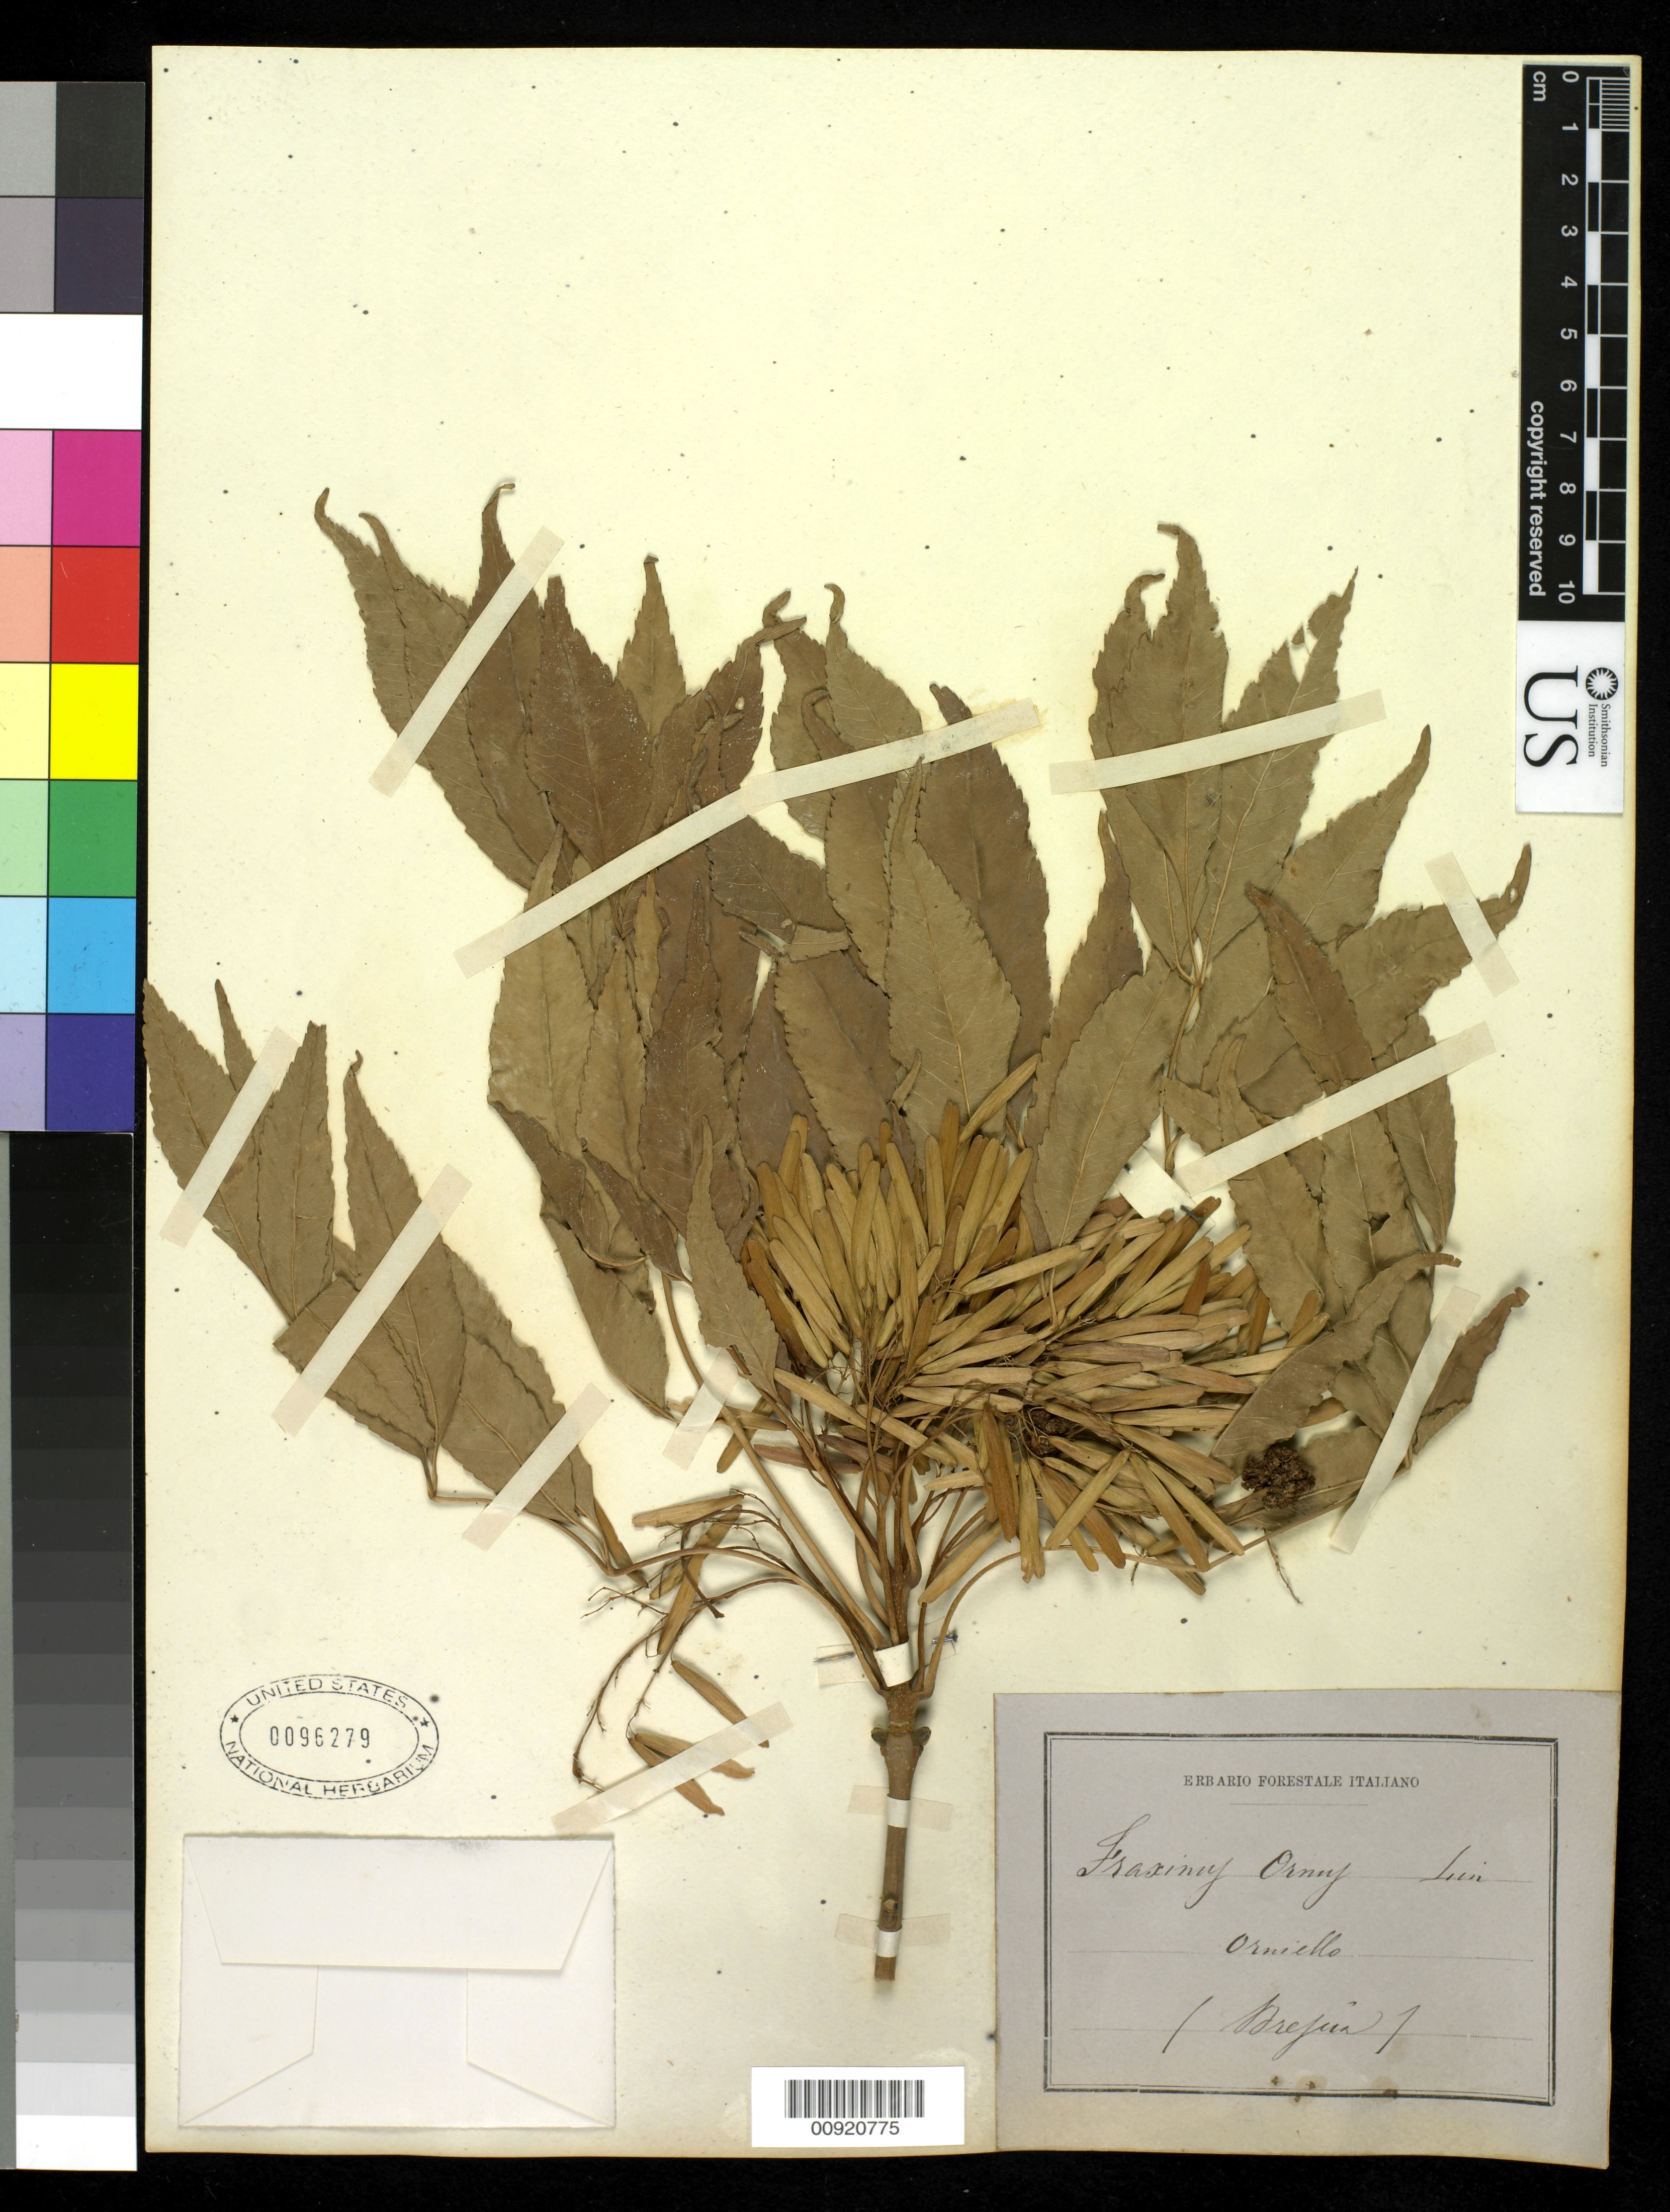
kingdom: Plantae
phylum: Tracheophyta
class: Magnoliopsida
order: Lamiales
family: Oleaceae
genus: Fraxinus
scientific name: Fraxinus ornus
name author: L.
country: Italy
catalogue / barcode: US 96279